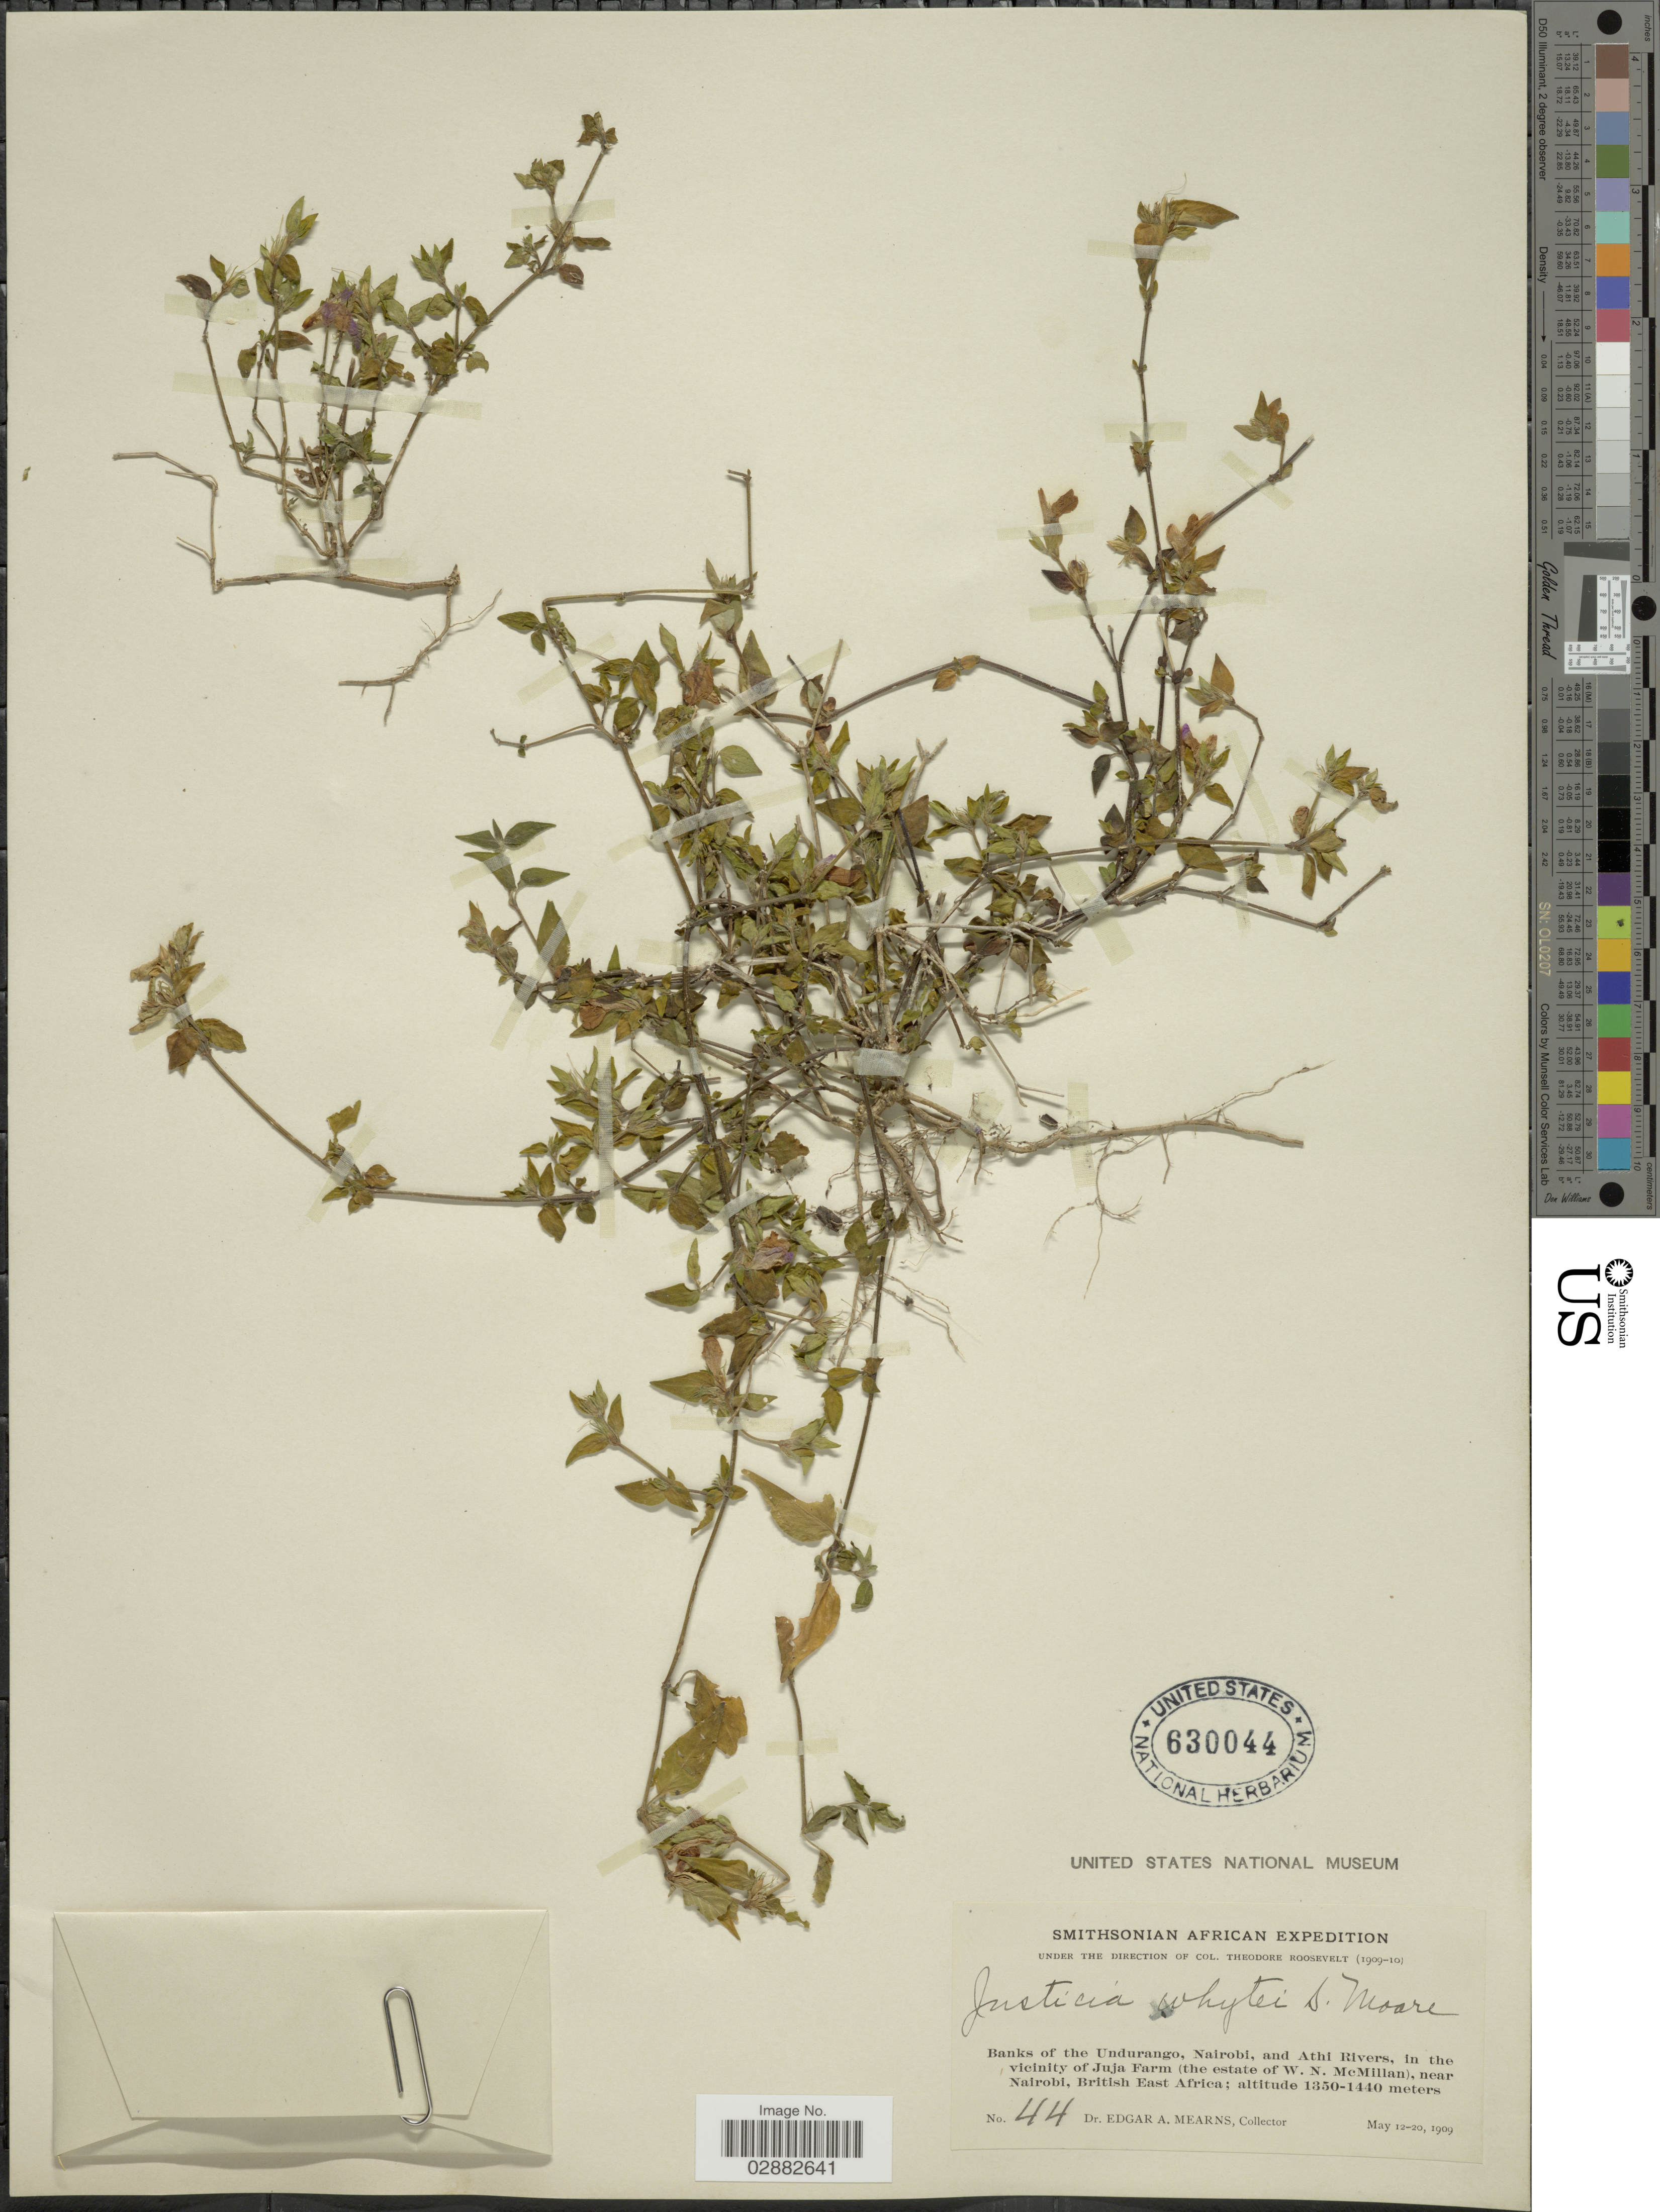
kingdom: Plantae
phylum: Tracheophyta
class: Magnoliopsida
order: Lamiales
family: Acanthaceae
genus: Justicia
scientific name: Justicia whytei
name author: S. Moore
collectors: E. A. Mearns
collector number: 44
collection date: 1909-05-12/1909-05-20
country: Kenya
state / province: Nairobi Area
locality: Banks of the Undurango, Nairobi, and Athi Rivers, in the vicinity of Juja Farm (the estate of W.N. McMillan), near Nairobi, British East Africa.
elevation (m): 1350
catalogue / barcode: US 630044